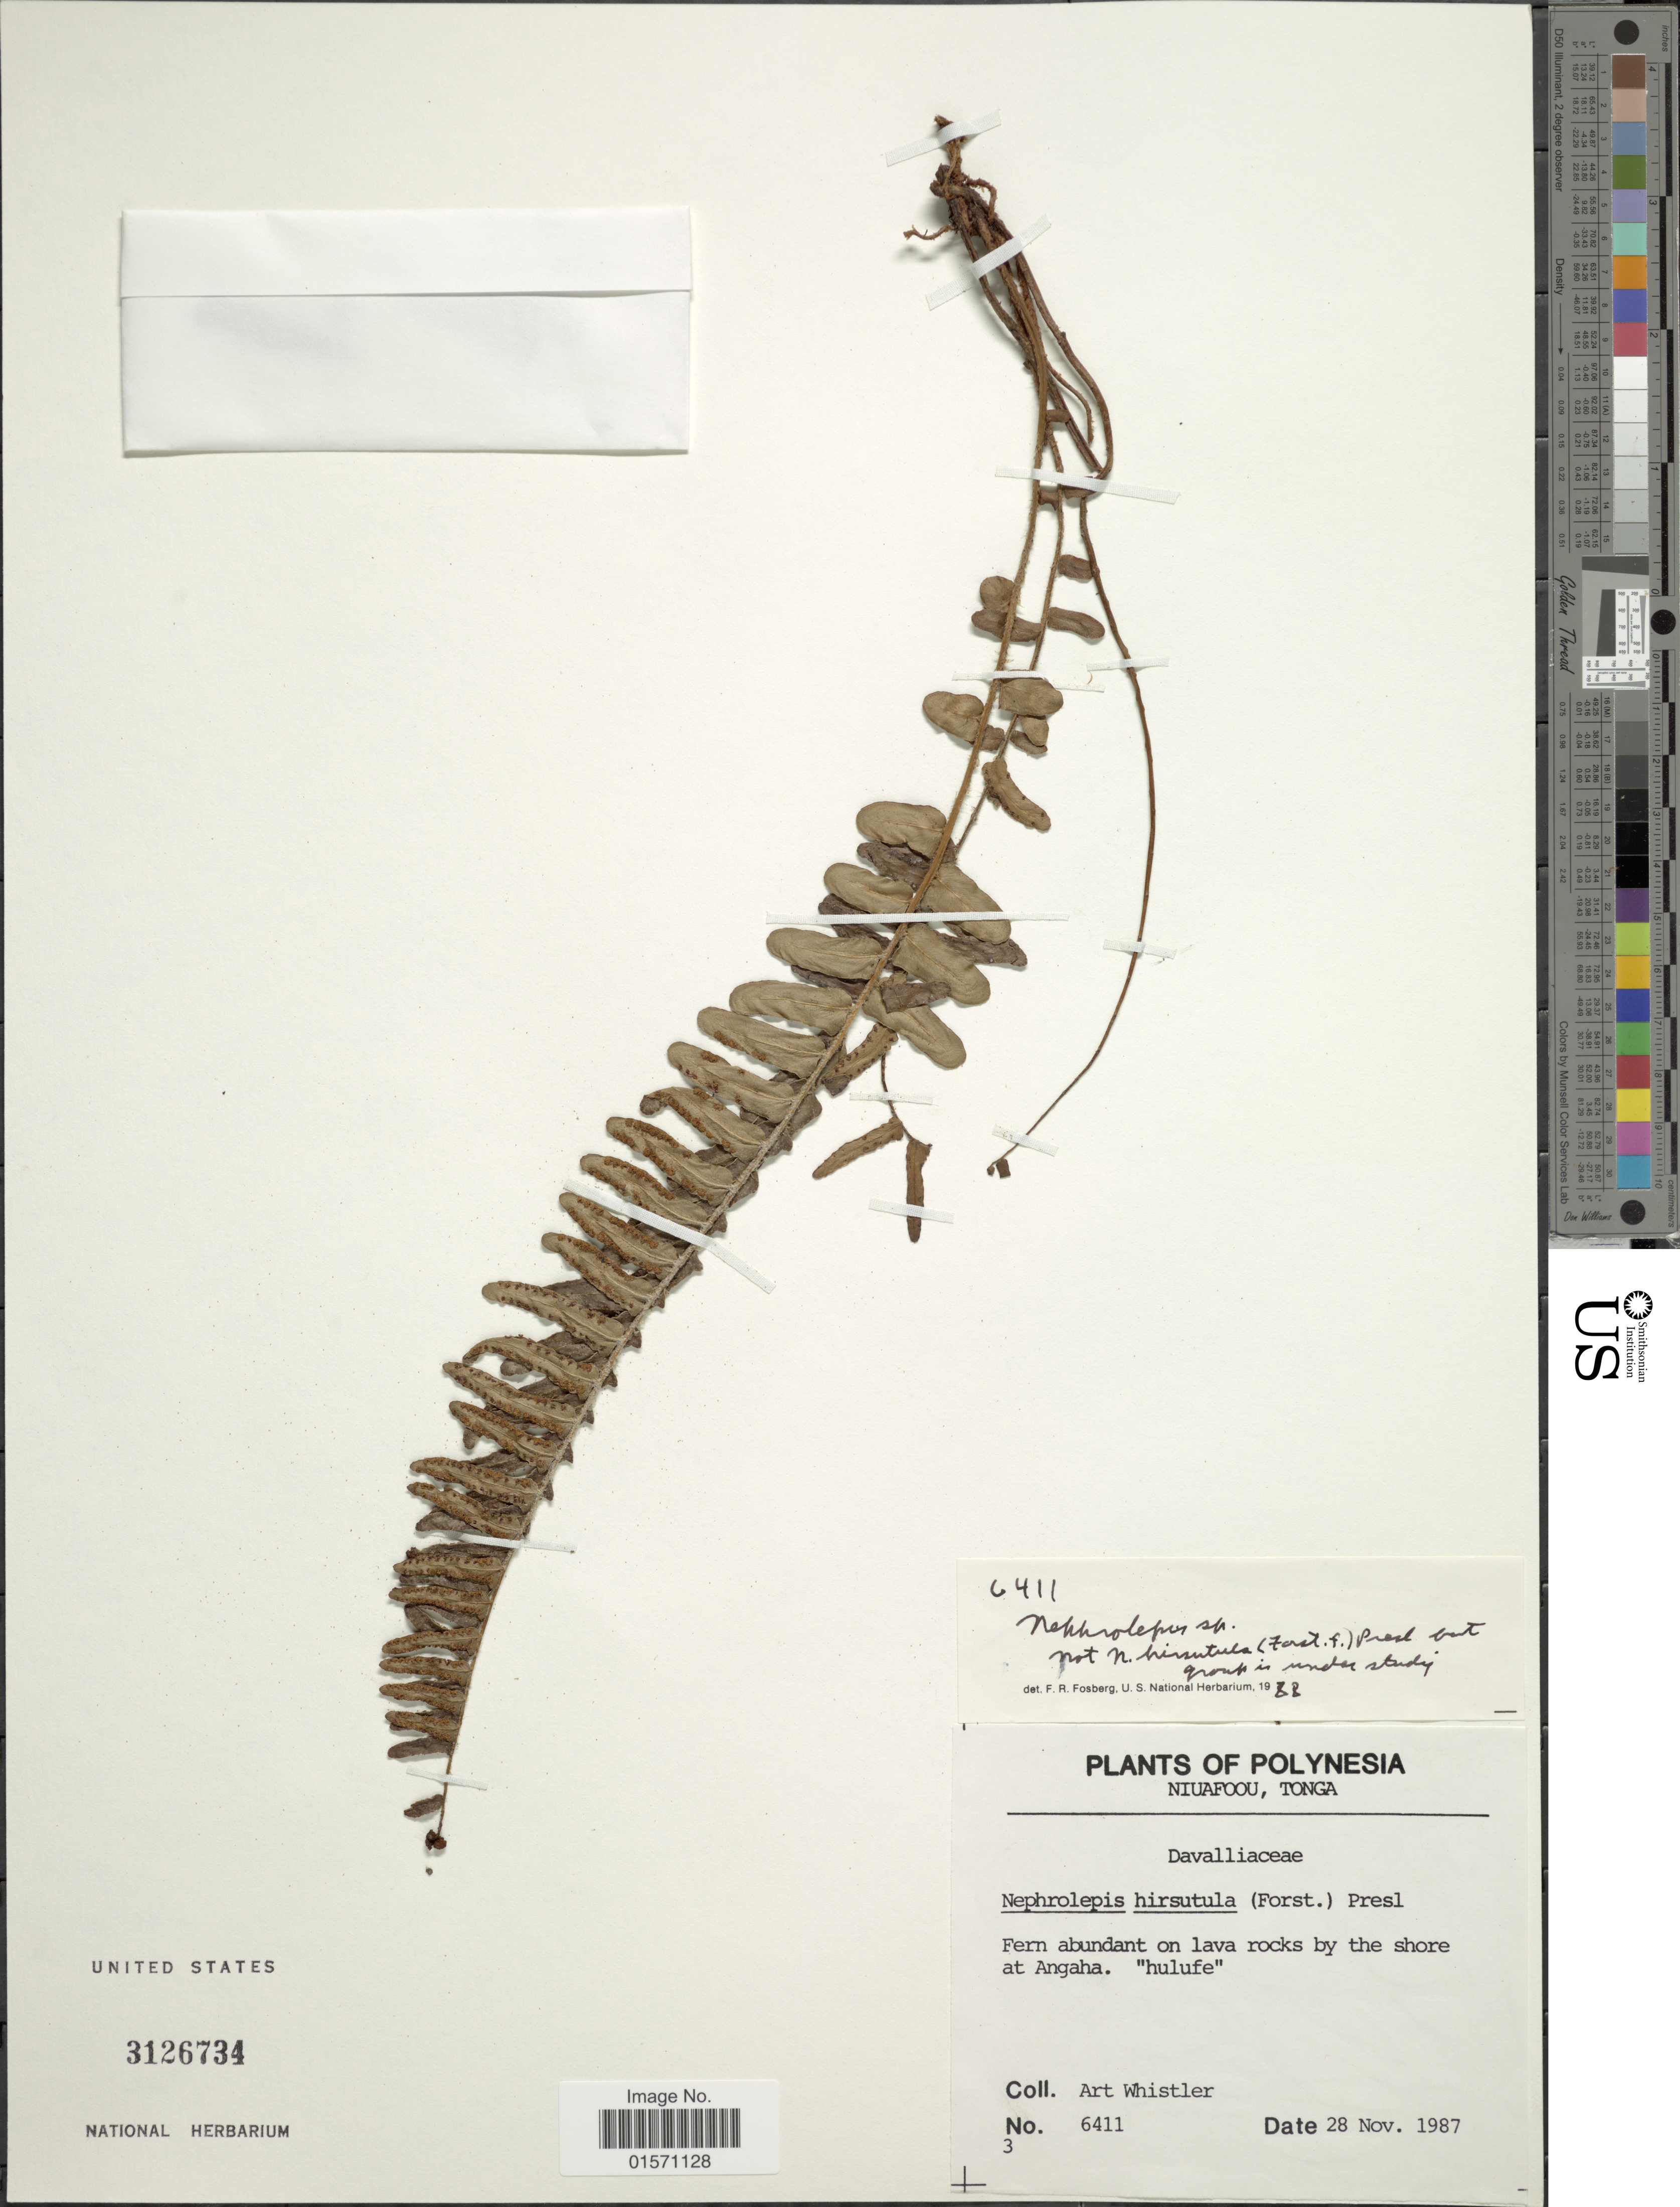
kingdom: Plantae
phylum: Tracheophyta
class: Polypodiopsida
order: Polypodiales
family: Nephrolepidaceae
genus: Nephrolepis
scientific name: Nephrolepis sp.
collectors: A. Whistler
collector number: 6411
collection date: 1987-11-28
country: Tonga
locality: Polynesia. Niuafoou, Tonga. by the shore at Angaha. "hulufe"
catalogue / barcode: US 3126734